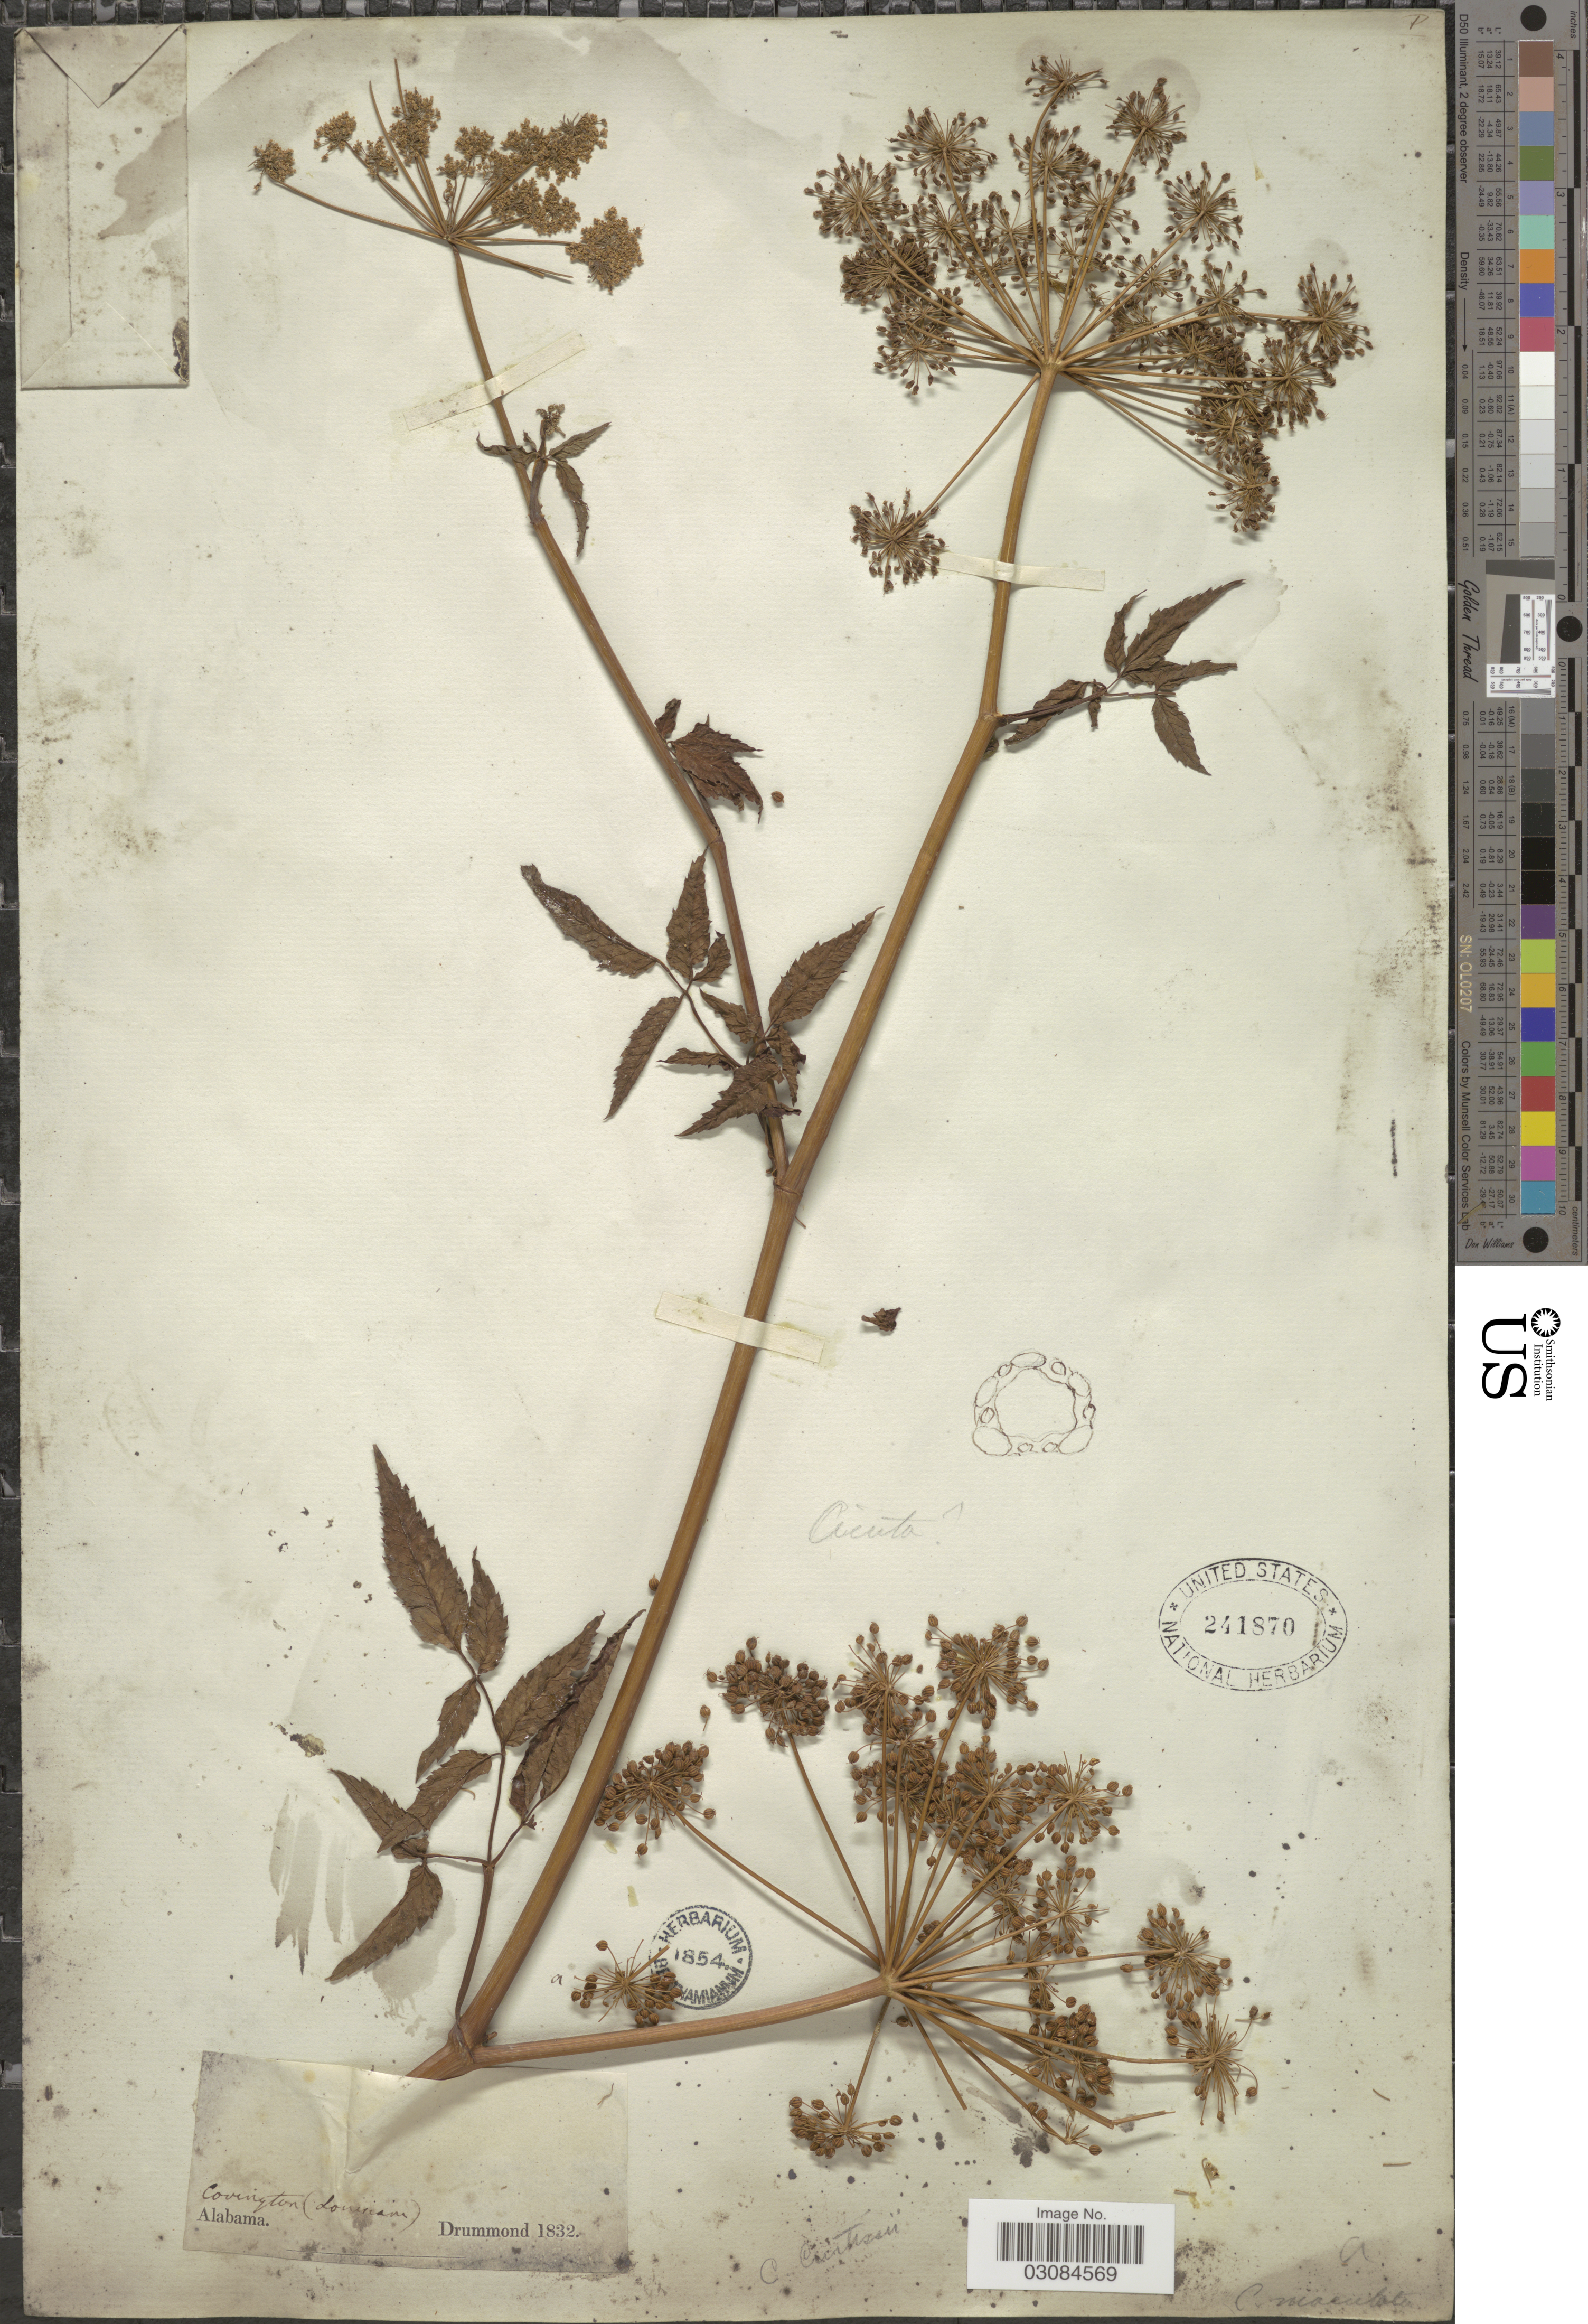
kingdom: Plantae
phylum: Tracheophyta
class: Magnoliopsida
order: Apiales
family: Apiaceae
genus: Cicuta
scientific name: Cicuta mexicana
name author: J.M. Coult. & Rose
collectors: -. Drummond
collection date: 1832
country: United States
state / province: Louisiana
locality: Covington.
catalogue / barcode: US 241870